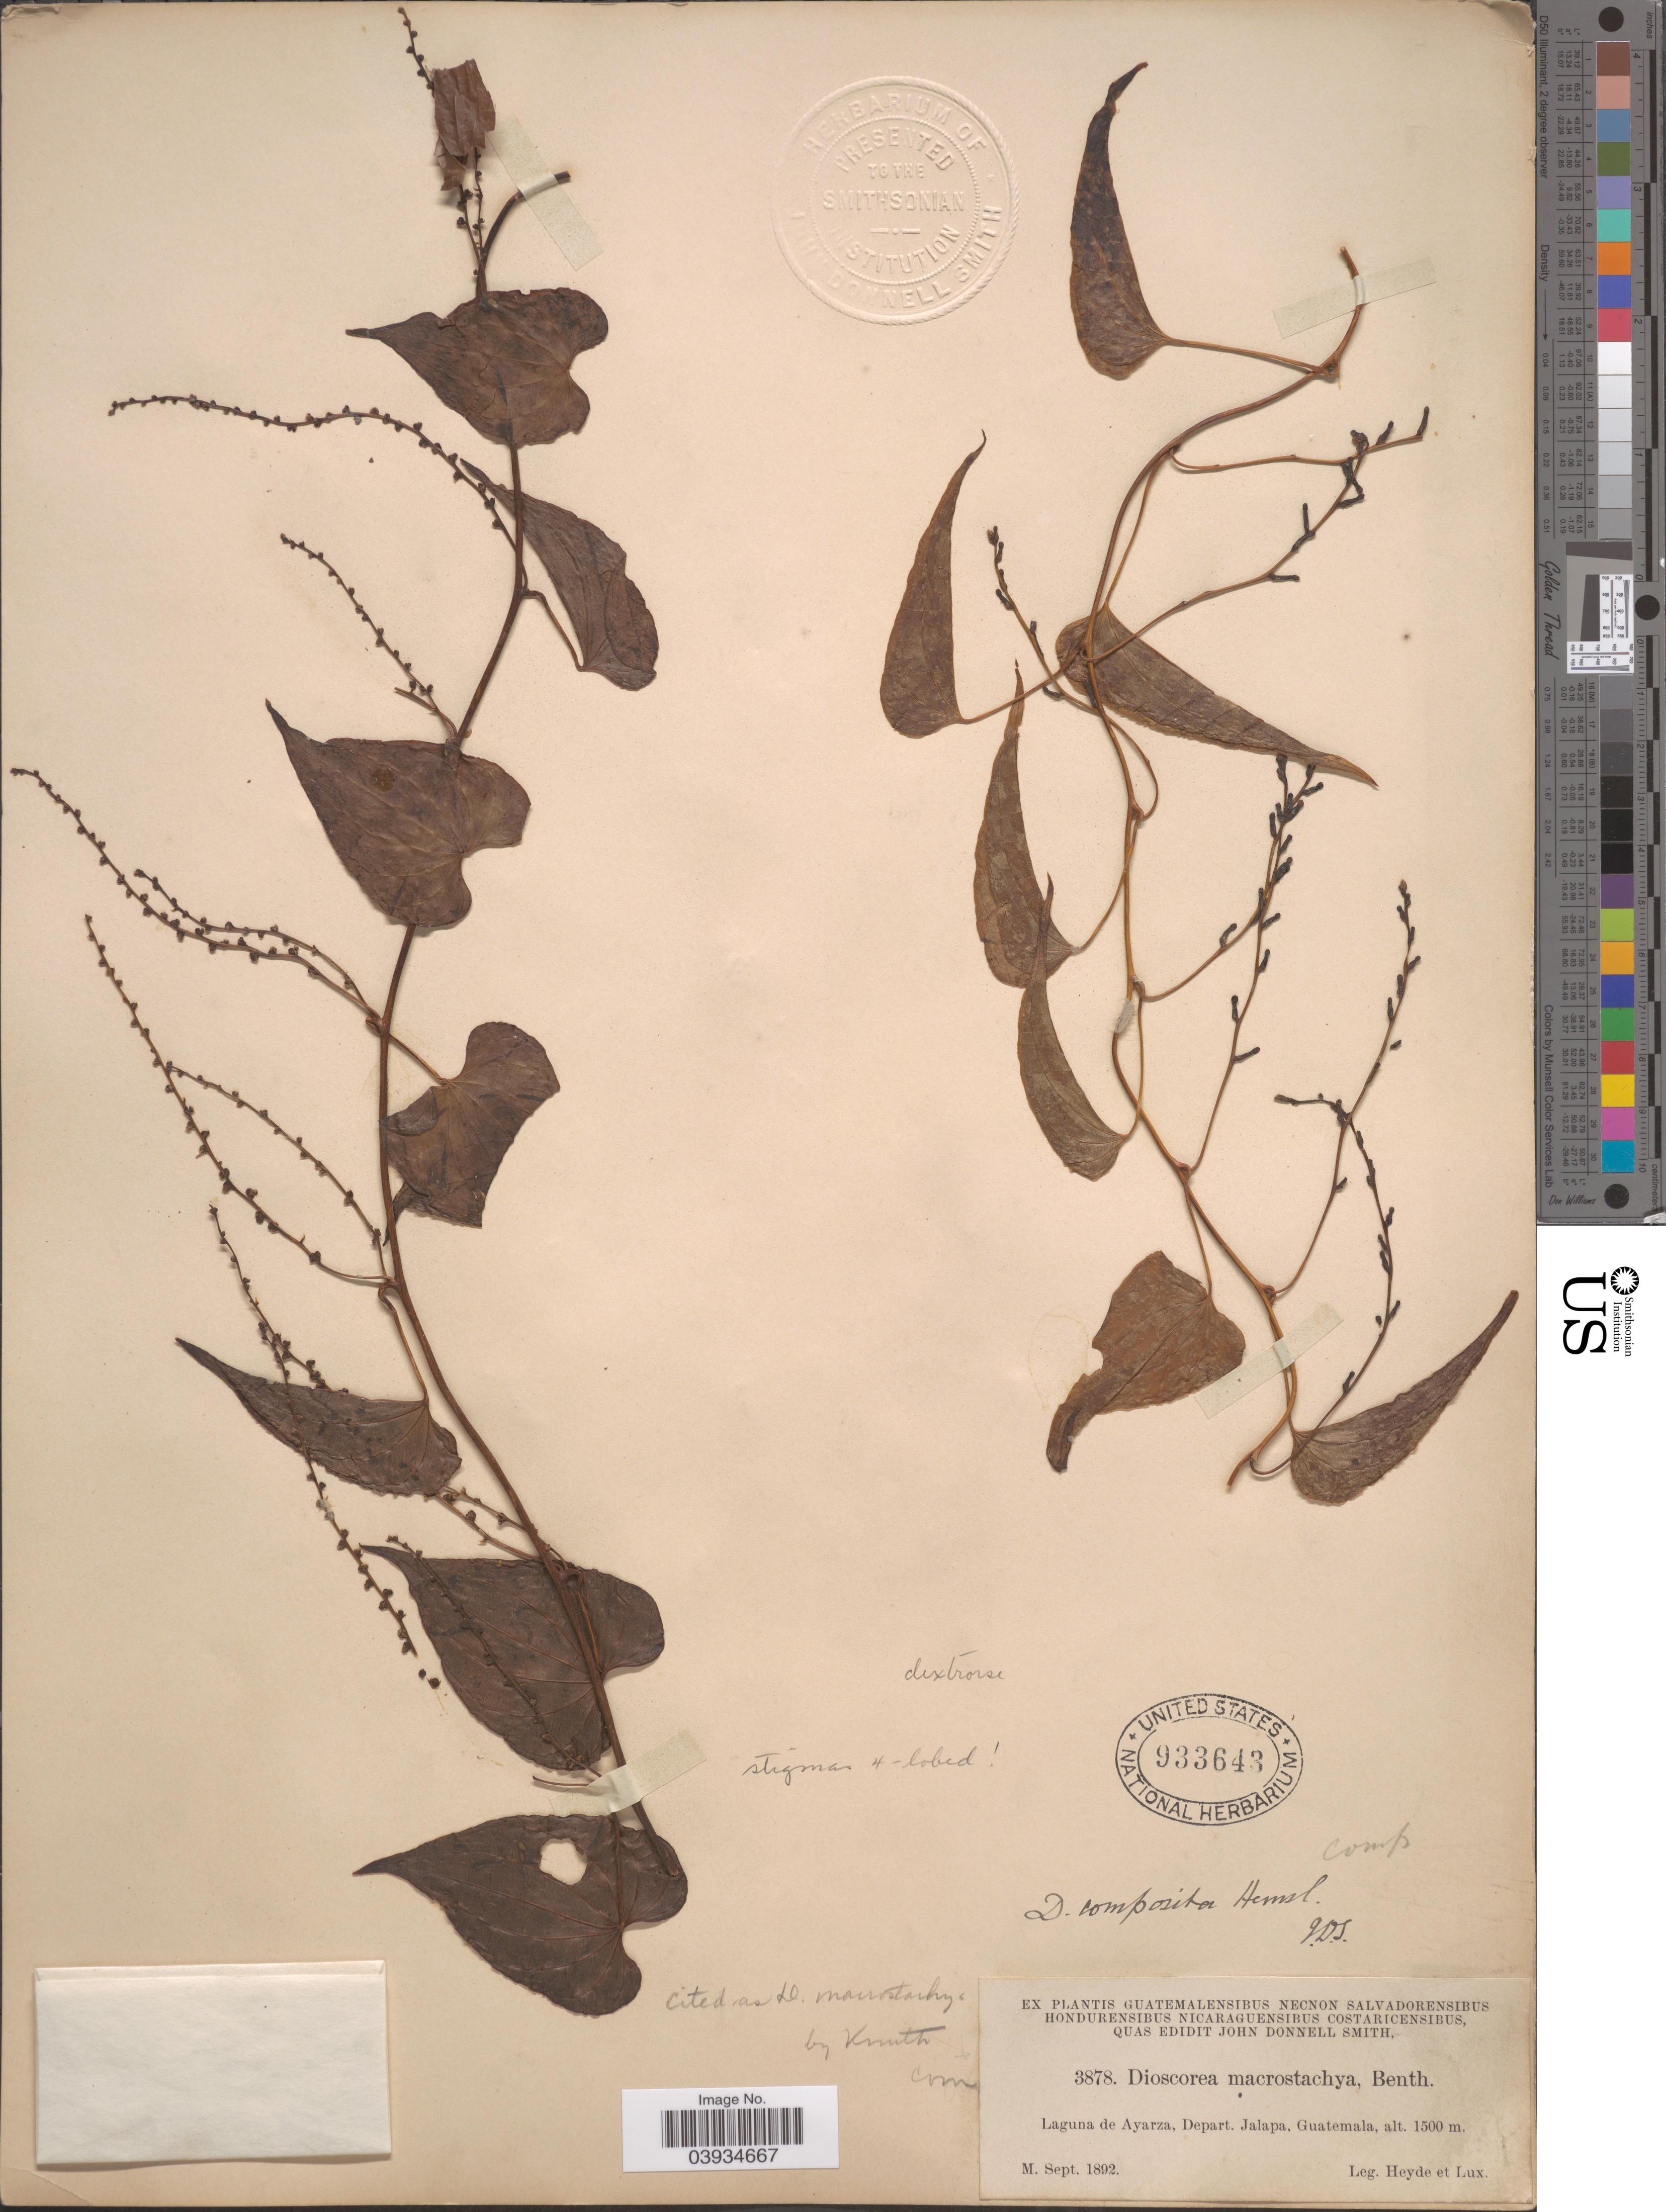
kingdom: Plantae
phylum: Tracheophyta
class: Liliopsida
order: Dioscoreales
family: Dioscoreaceae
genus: Dioscorea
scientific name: Dioscorea mexicana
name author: Scheidw.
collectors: Heyde & Lux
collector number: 3878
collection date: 1892-09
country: Guatemala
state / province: Jalapa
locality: Laguna de Ayarza, Depart. Jalapa.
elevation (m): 1500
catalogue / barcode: US 933643